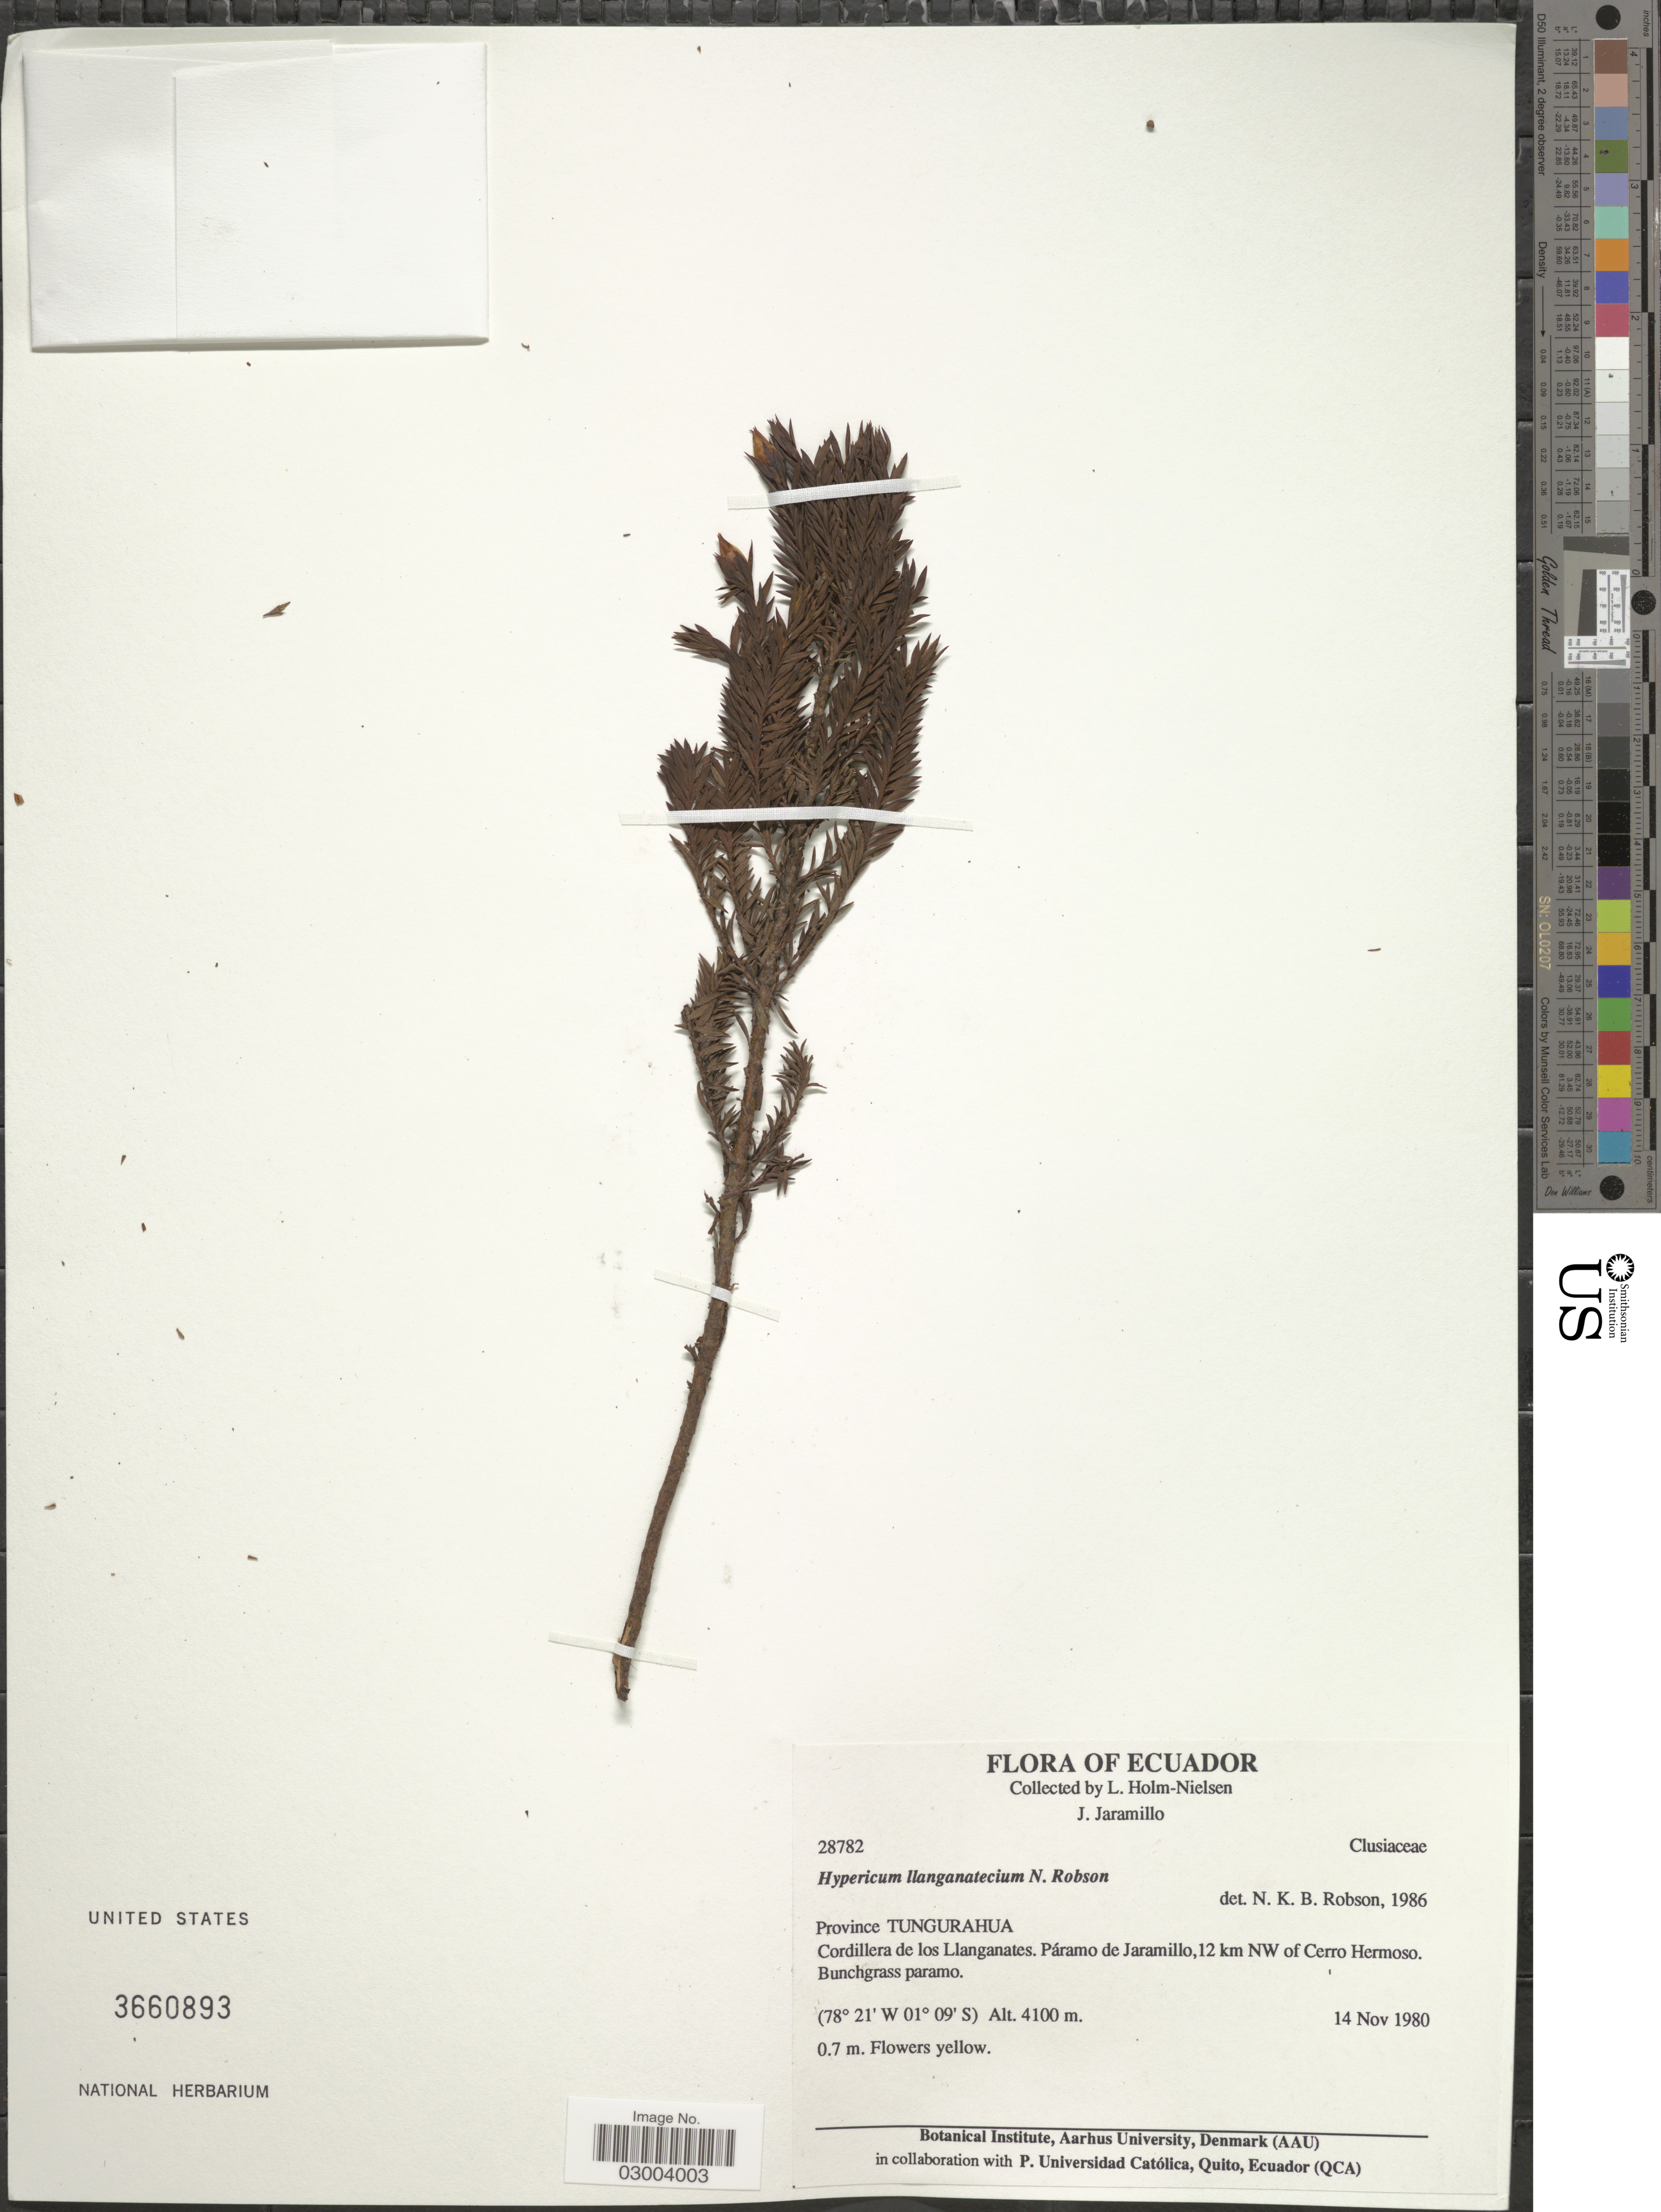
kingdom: Plantae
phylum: Tracheophyta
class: Magnoliopsida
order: Malpighiales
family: Hypericaceae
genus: Hypericum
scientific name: Hypericum llanganaticum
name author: N. Robson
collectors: L. Holm-Nielsen & J. Jaramillo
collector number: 28782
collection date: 1980-11-14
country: Ecuador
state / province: Tungurahua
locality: Cordillera de los Llanganates, Páramo de Jaramillo, 12 km NW of Cerro Hermoso.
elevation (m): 4100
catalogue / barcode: US 3660893